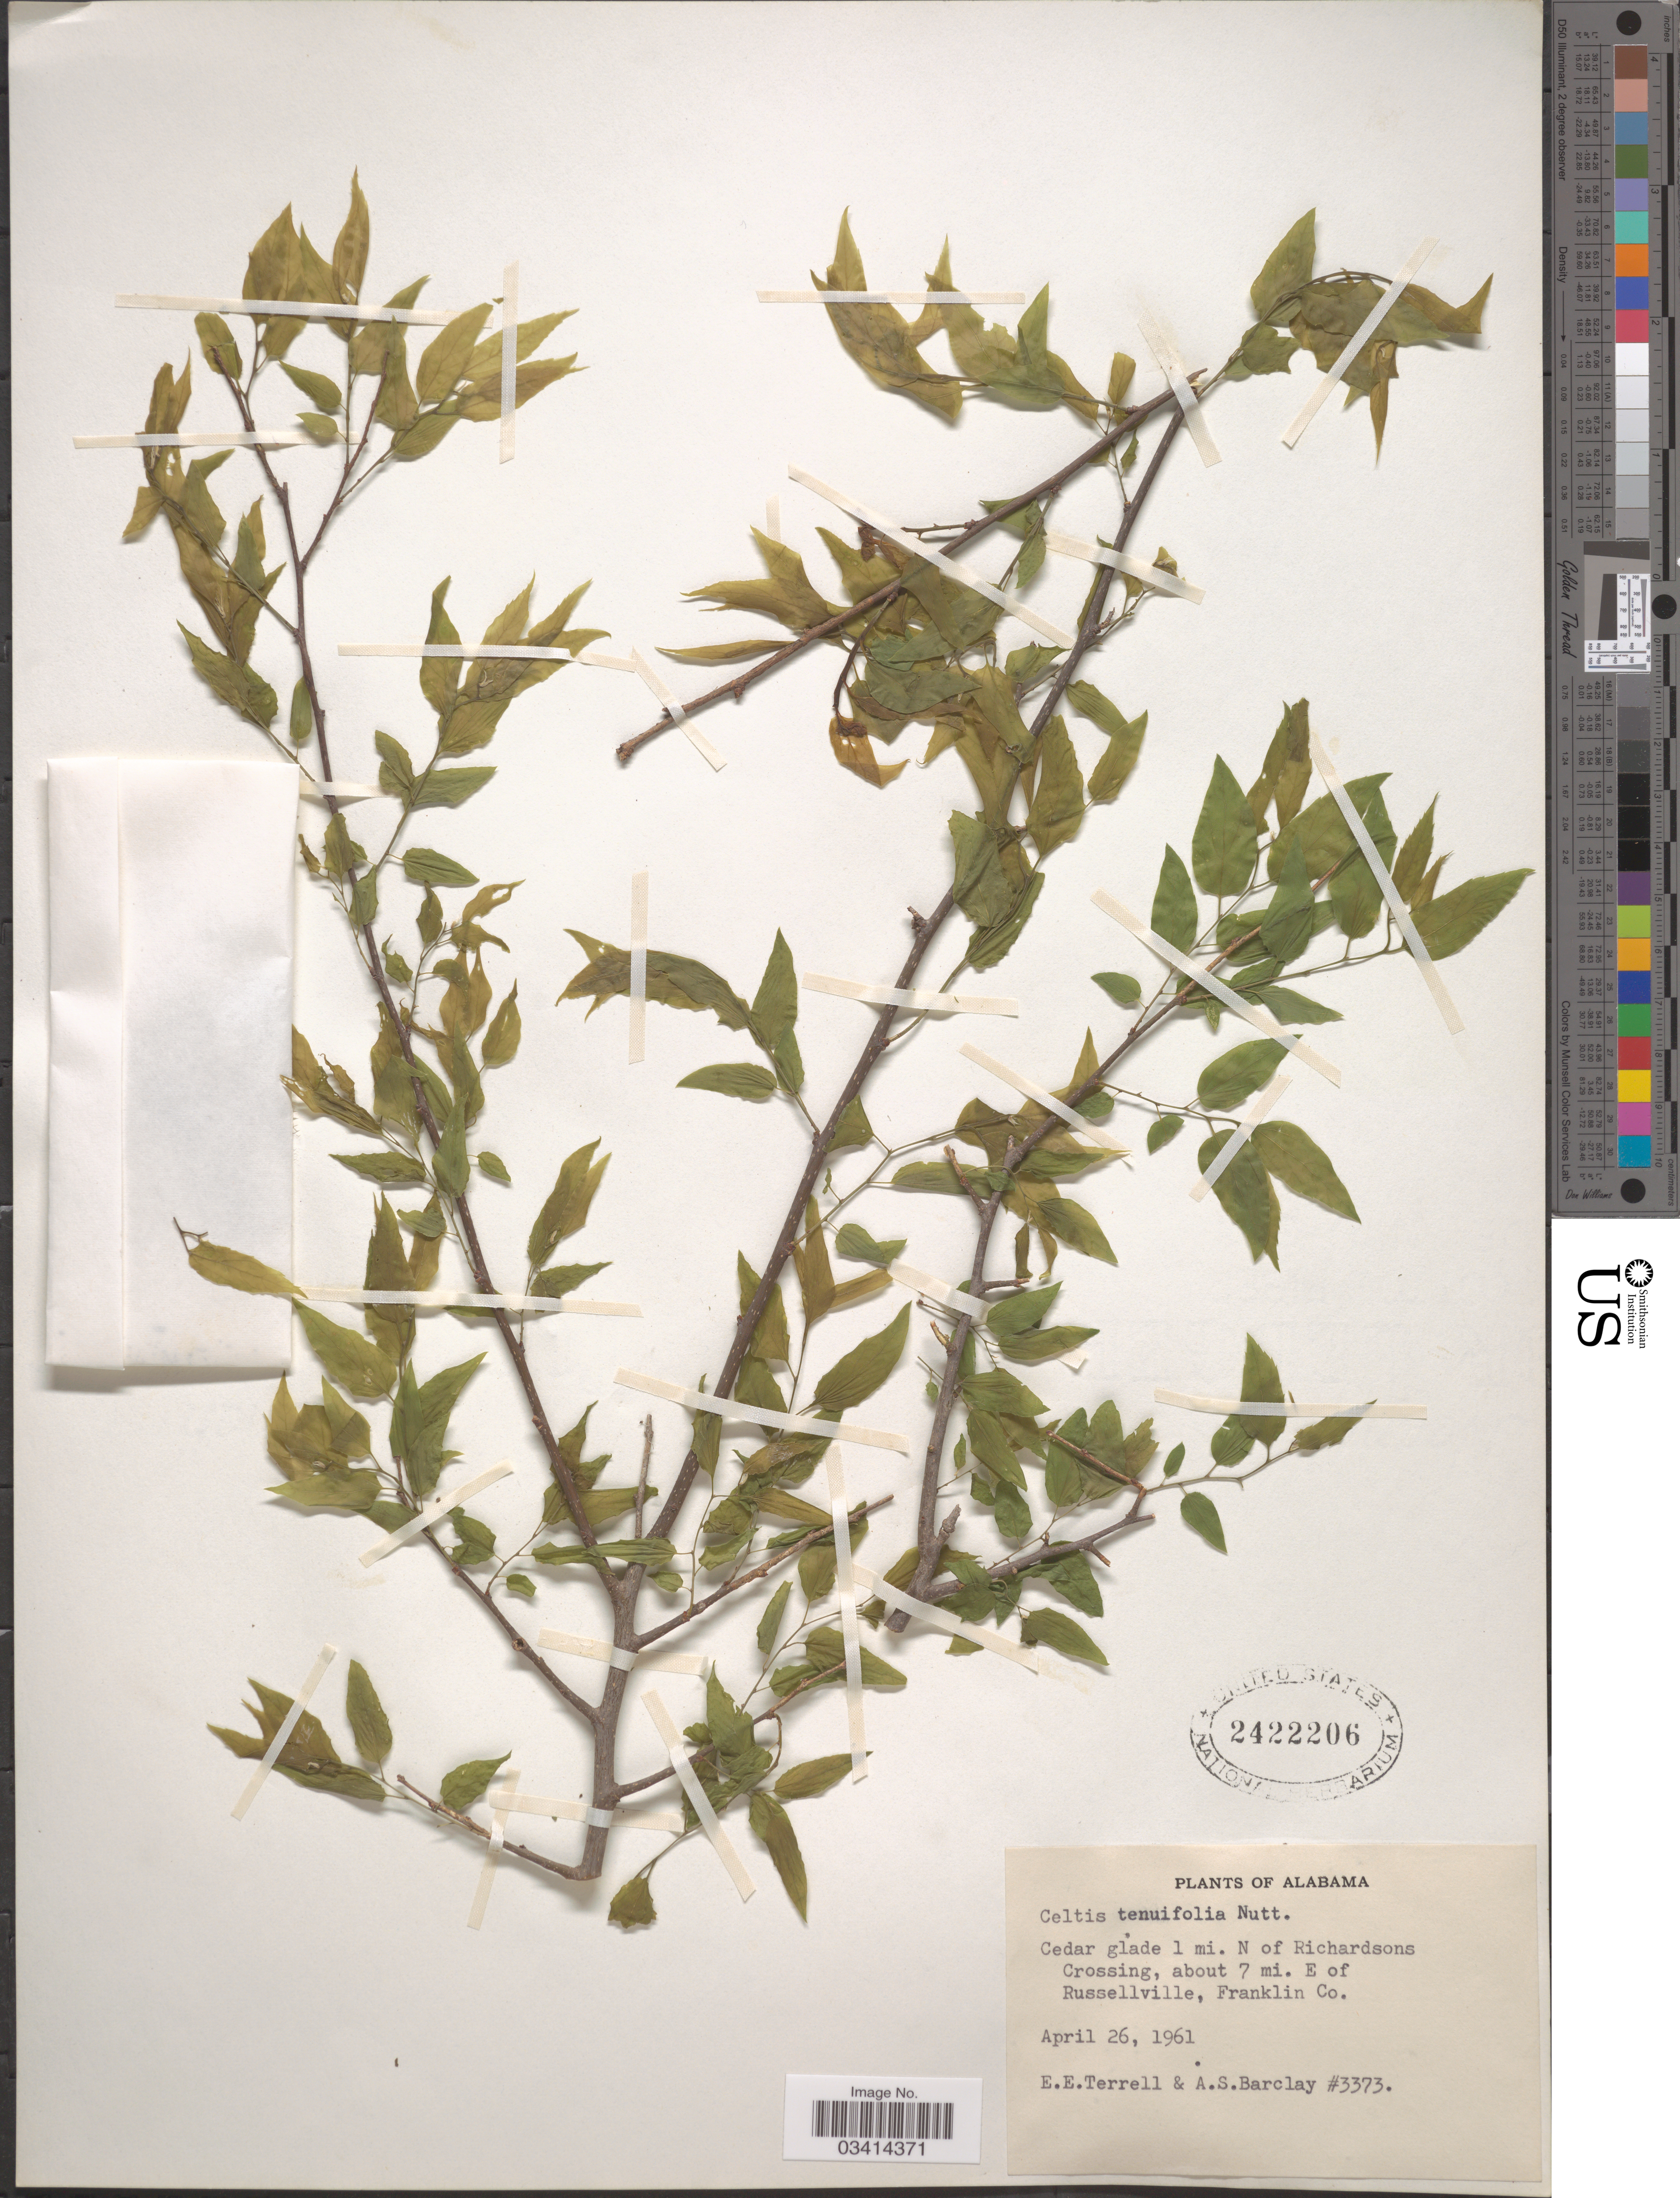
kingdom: Plantae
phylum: Tracheophyta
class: Magnoliopsida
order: Rosales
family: Cannabaceae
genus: Celtis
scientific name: Celtis sp.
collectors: E. E. Terrell & A. S. Barclay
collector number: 3373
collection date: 1961-04-26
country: United States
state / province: Alabama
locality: Cedar glade 1 mi. N of Richardsons Crossing, about 7 mi. E of Russellville, Franklin Co.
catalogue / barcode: US 2422206